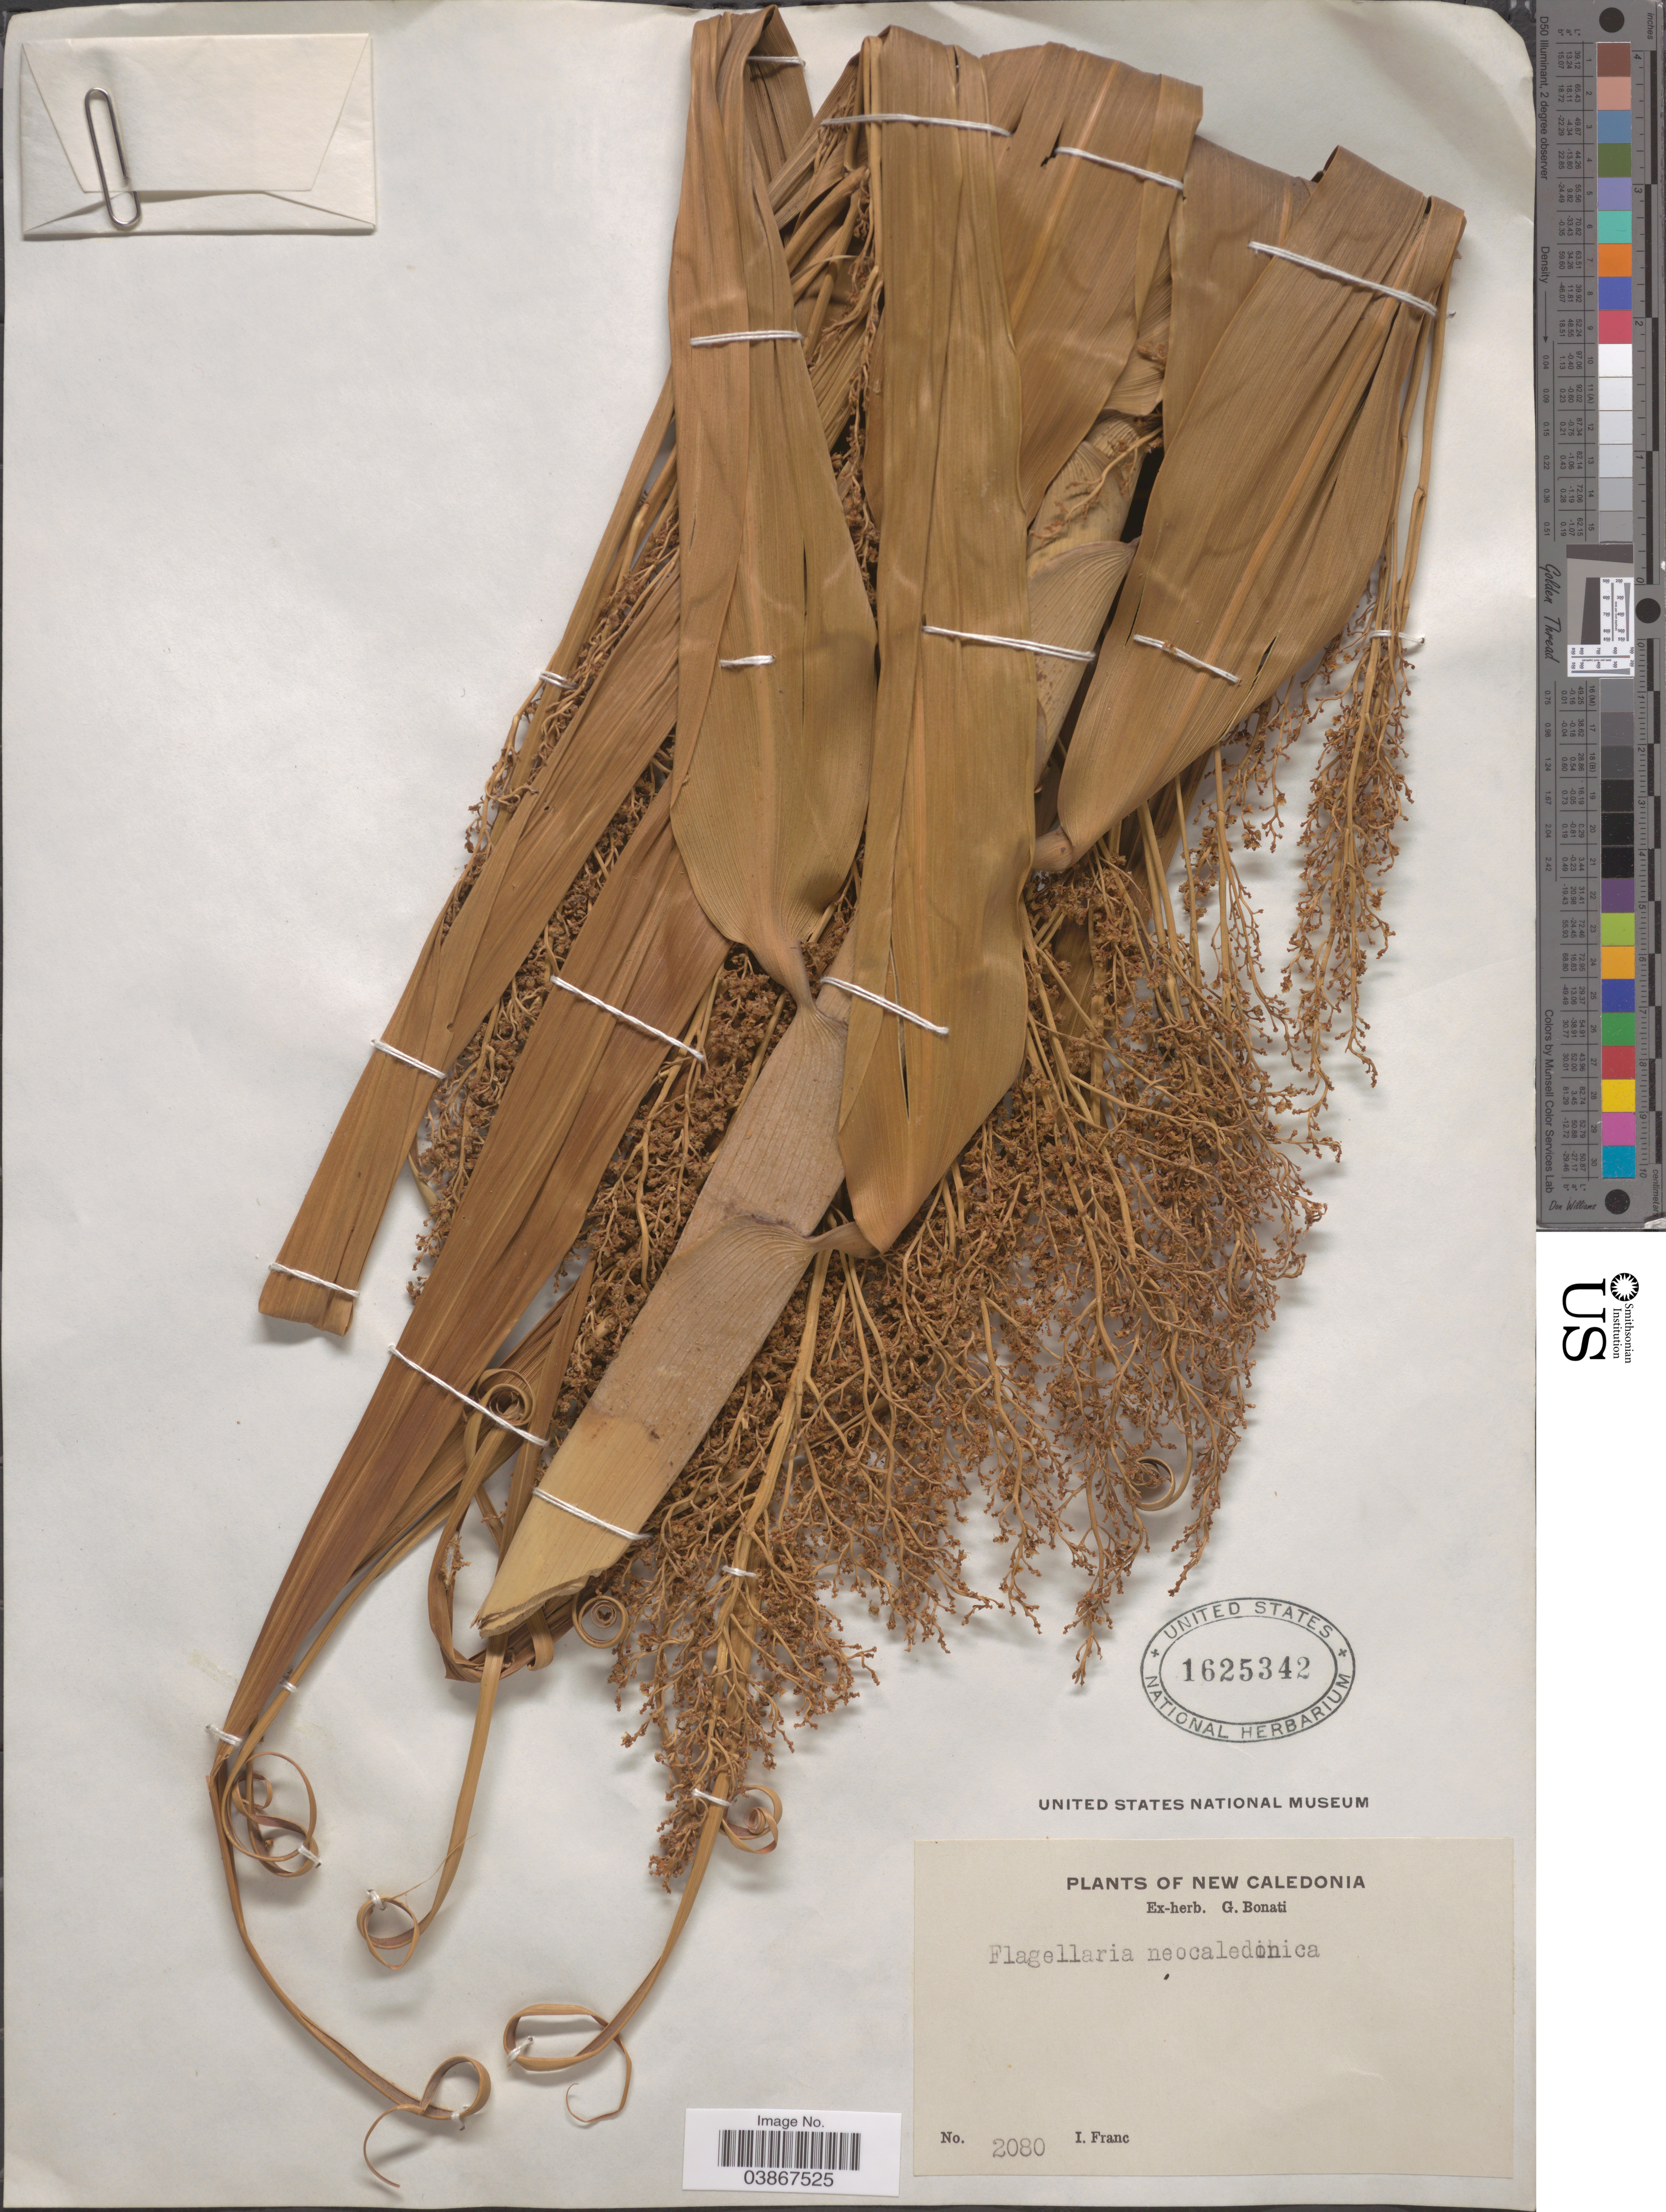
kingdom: Plantae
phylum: Tracheophyta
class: Liliopsida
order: Poales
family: Flagellariaceae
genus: Flagellaria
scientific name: Flagellaria neocaledonica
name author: Schltr.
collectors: I. Franc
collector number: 2080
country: New Caledonia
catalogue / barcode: US 1625342